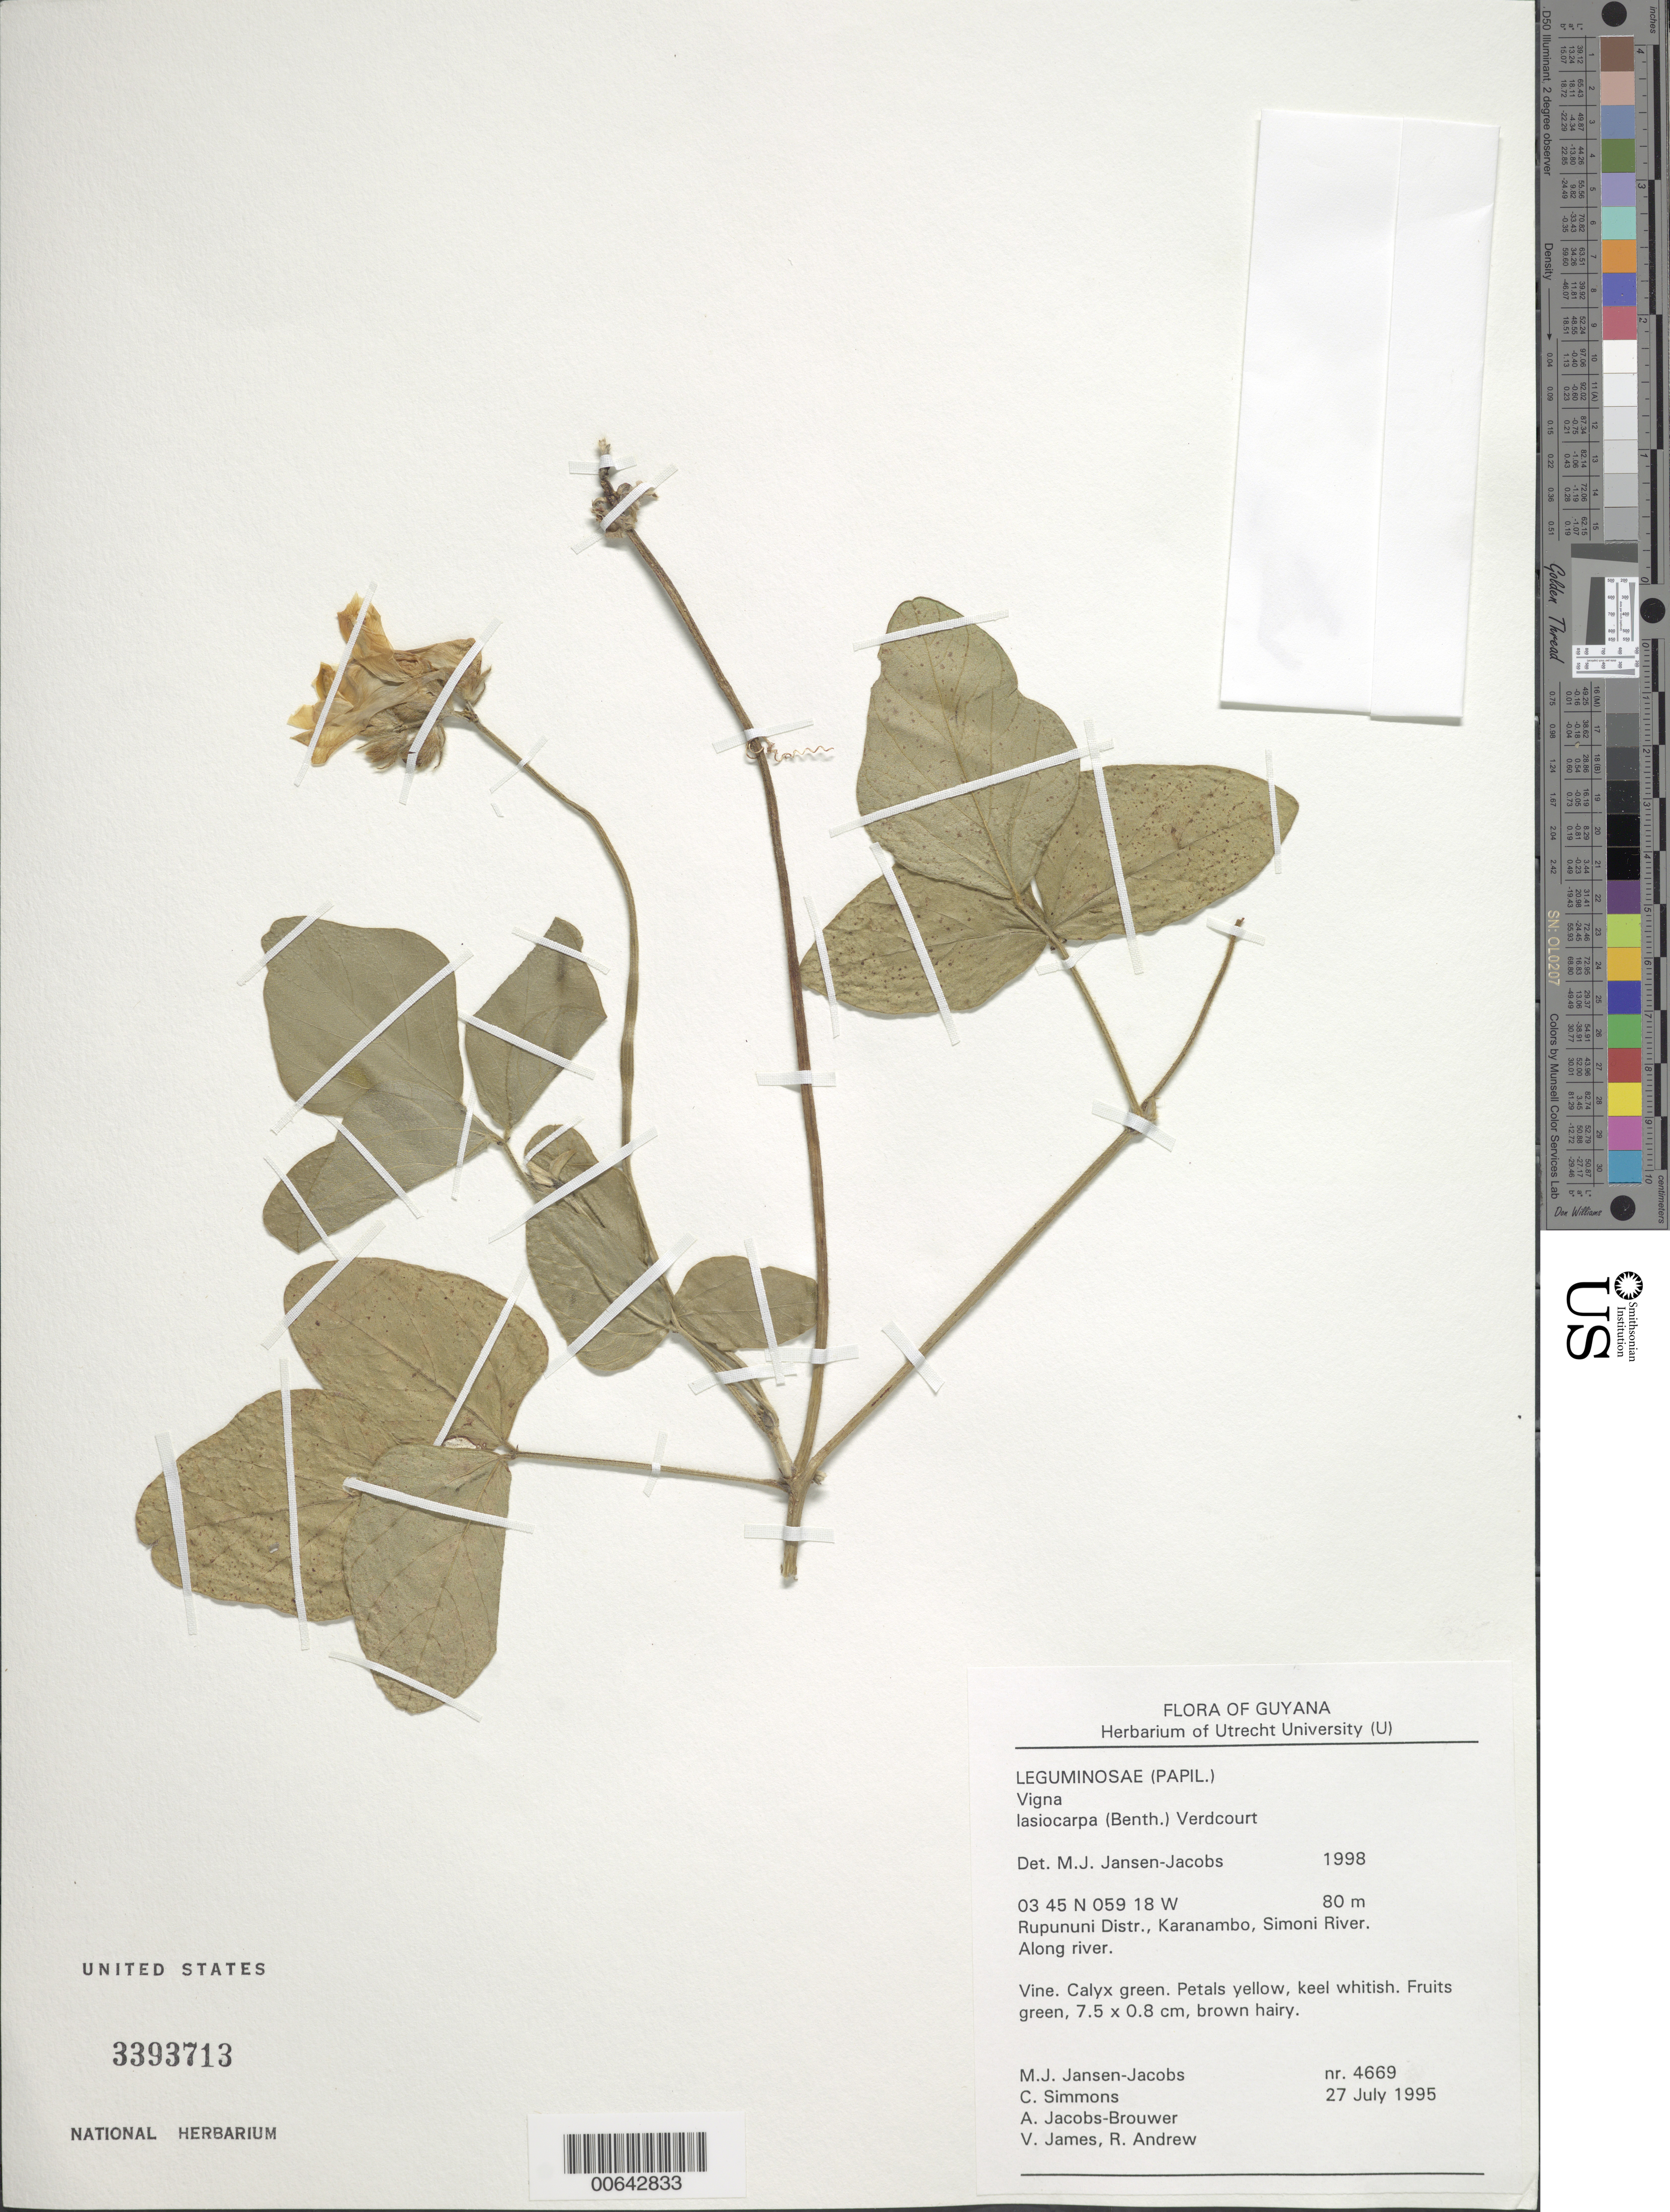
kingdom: Plantae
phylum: Tracheophyta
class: Magnoliopsida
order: Fabales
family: Fabaceae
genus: Vigna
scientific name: Vigna lasiocarpa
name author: (Benth.) Verdc.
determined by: Jansen-Jacobs, M. J., (U), Nationaal Herbarium Nederland, Utrecht University branch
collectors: M. J. Jansen-Jacobs, C. Simons, A. Jacobs-Brouwer, V. James & R. Andrew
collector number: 4669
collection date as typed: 27-Jul-85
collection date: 1985-07-27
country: Guyana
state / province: U. Takutu-U. Essequibo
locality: Karanambo, Rupununi River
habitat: Along river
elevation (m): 80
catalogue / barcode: US 3393713